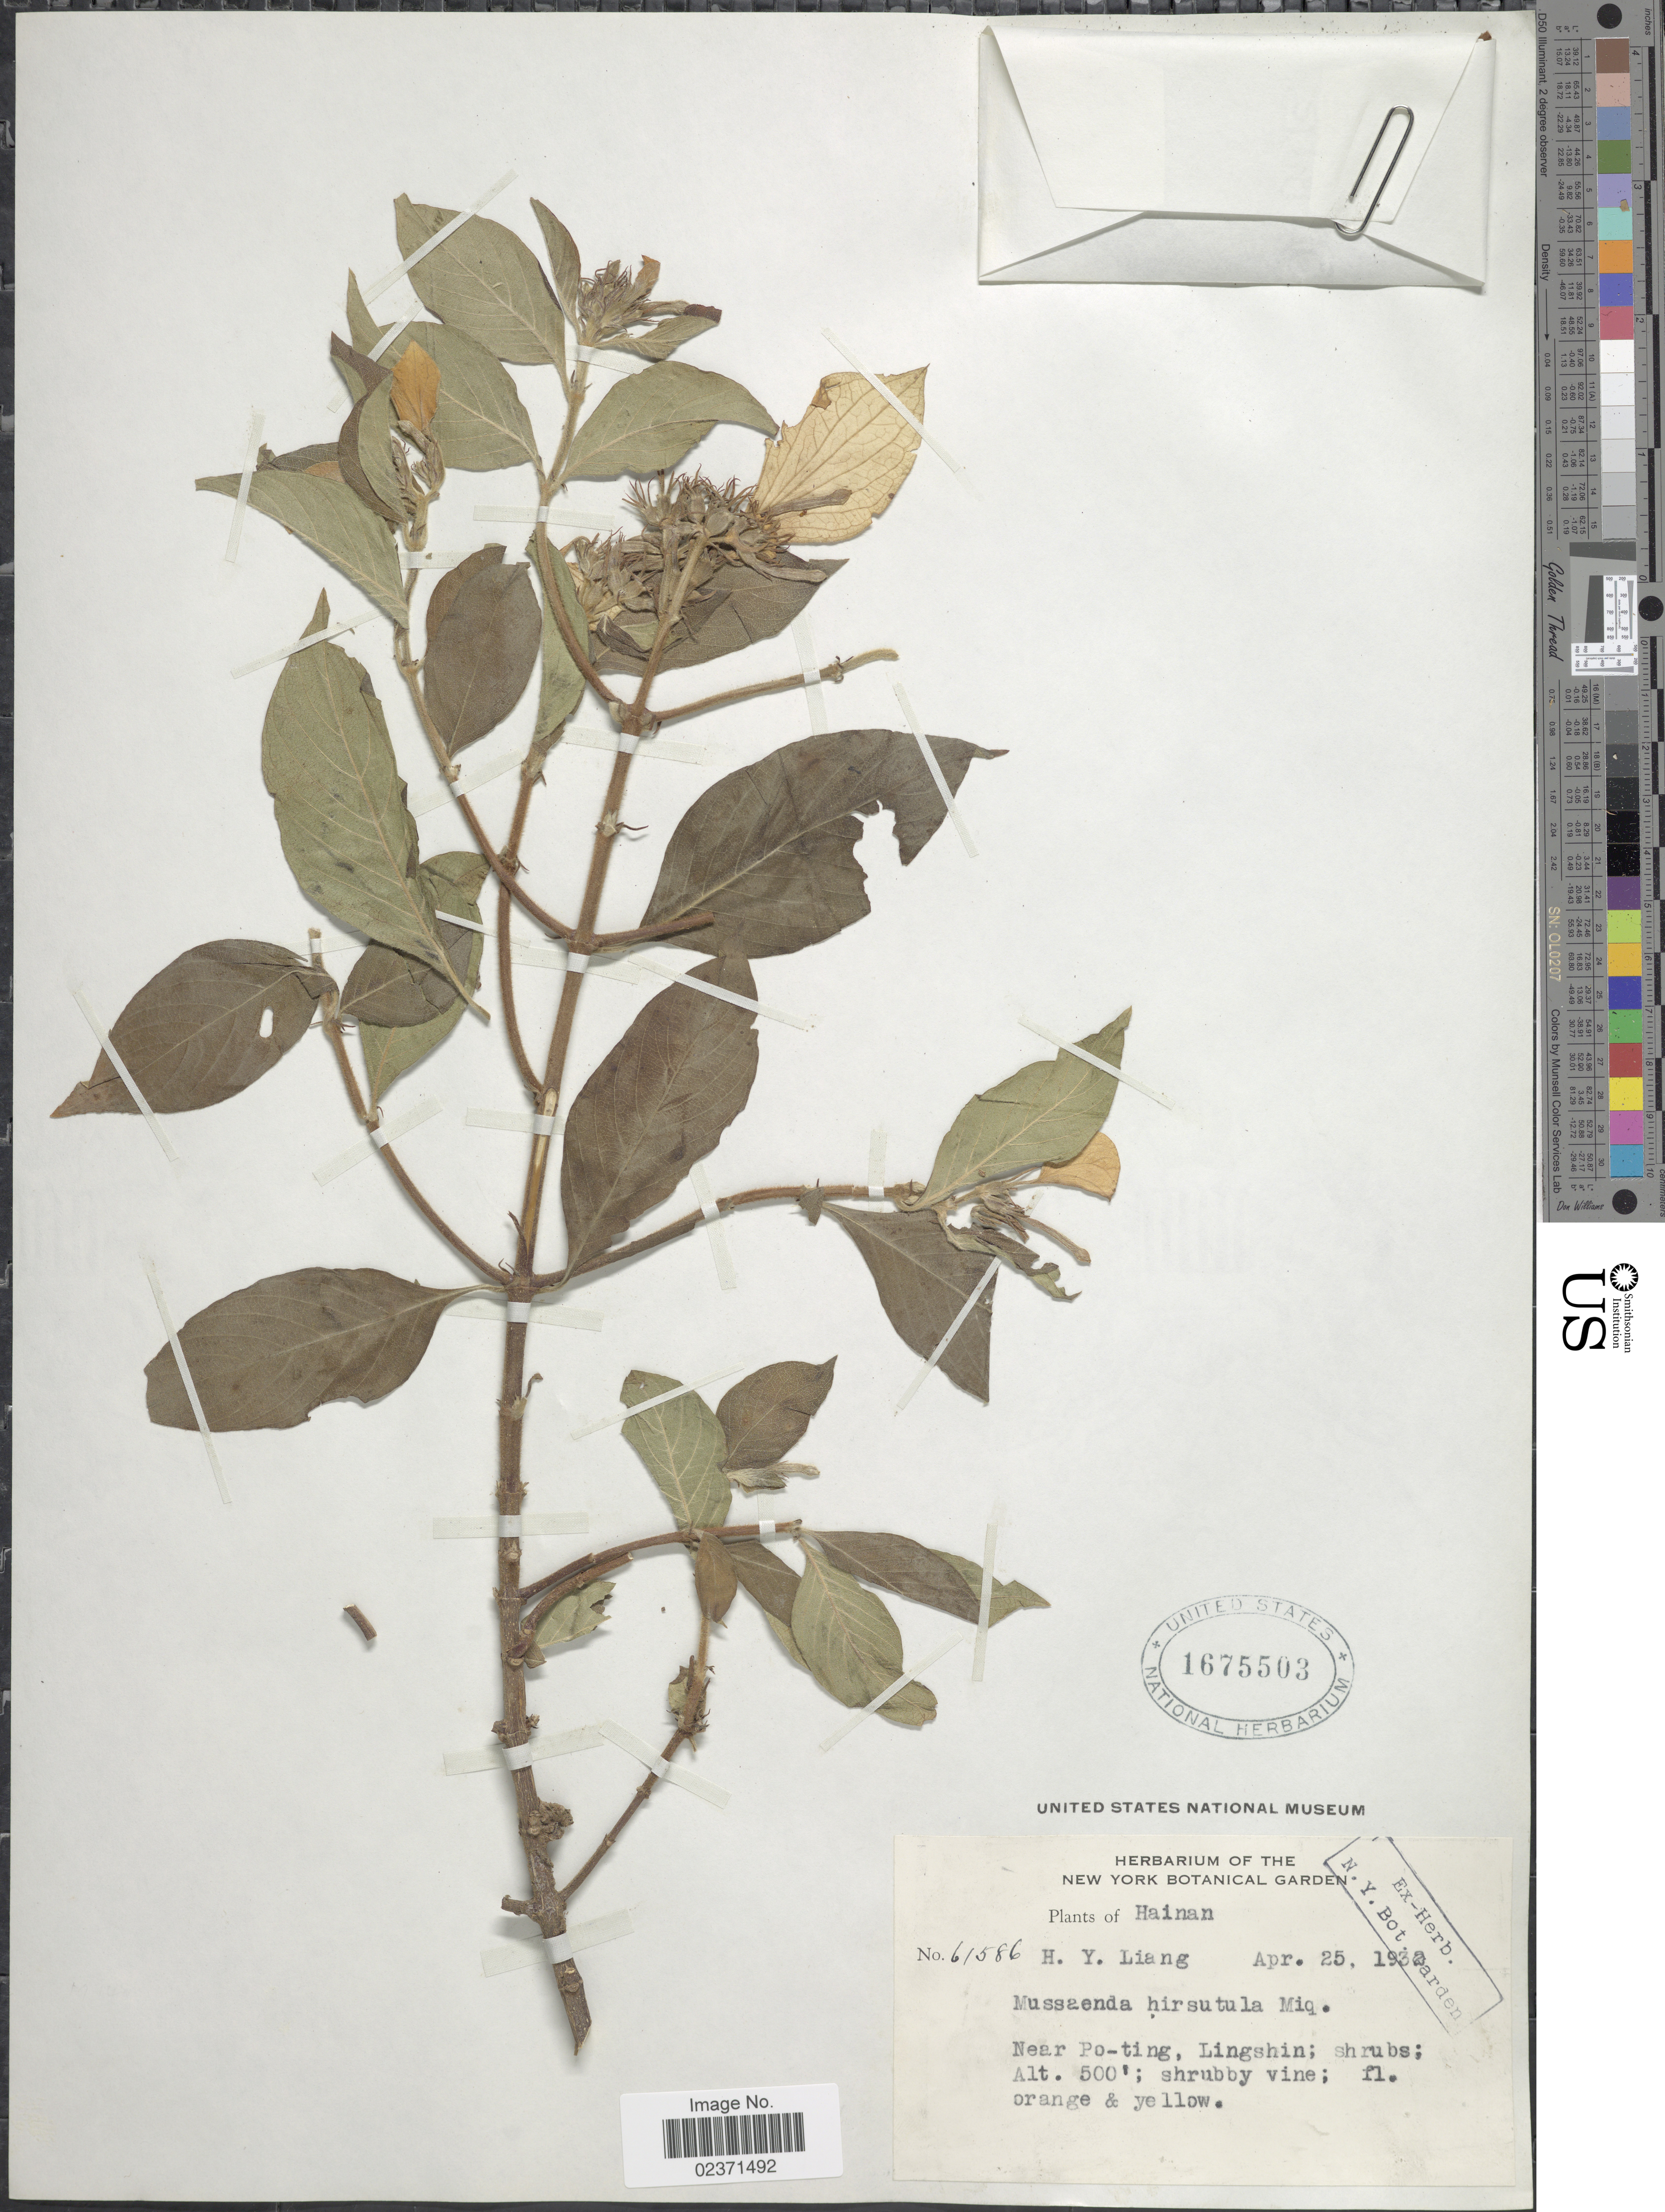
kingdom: Plantae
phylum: Tracheophyta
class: Magnoliopsida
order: Gentianales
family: Rubiaceae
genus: Mussaenda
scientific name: Mussaenda hirsutula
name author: Miq.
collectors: H. Y. Liang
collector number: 61586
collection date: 1932-04-25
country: China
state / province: Hainan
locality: Near Po-ting, Lingshin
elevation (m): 152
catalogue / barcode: US 1675503